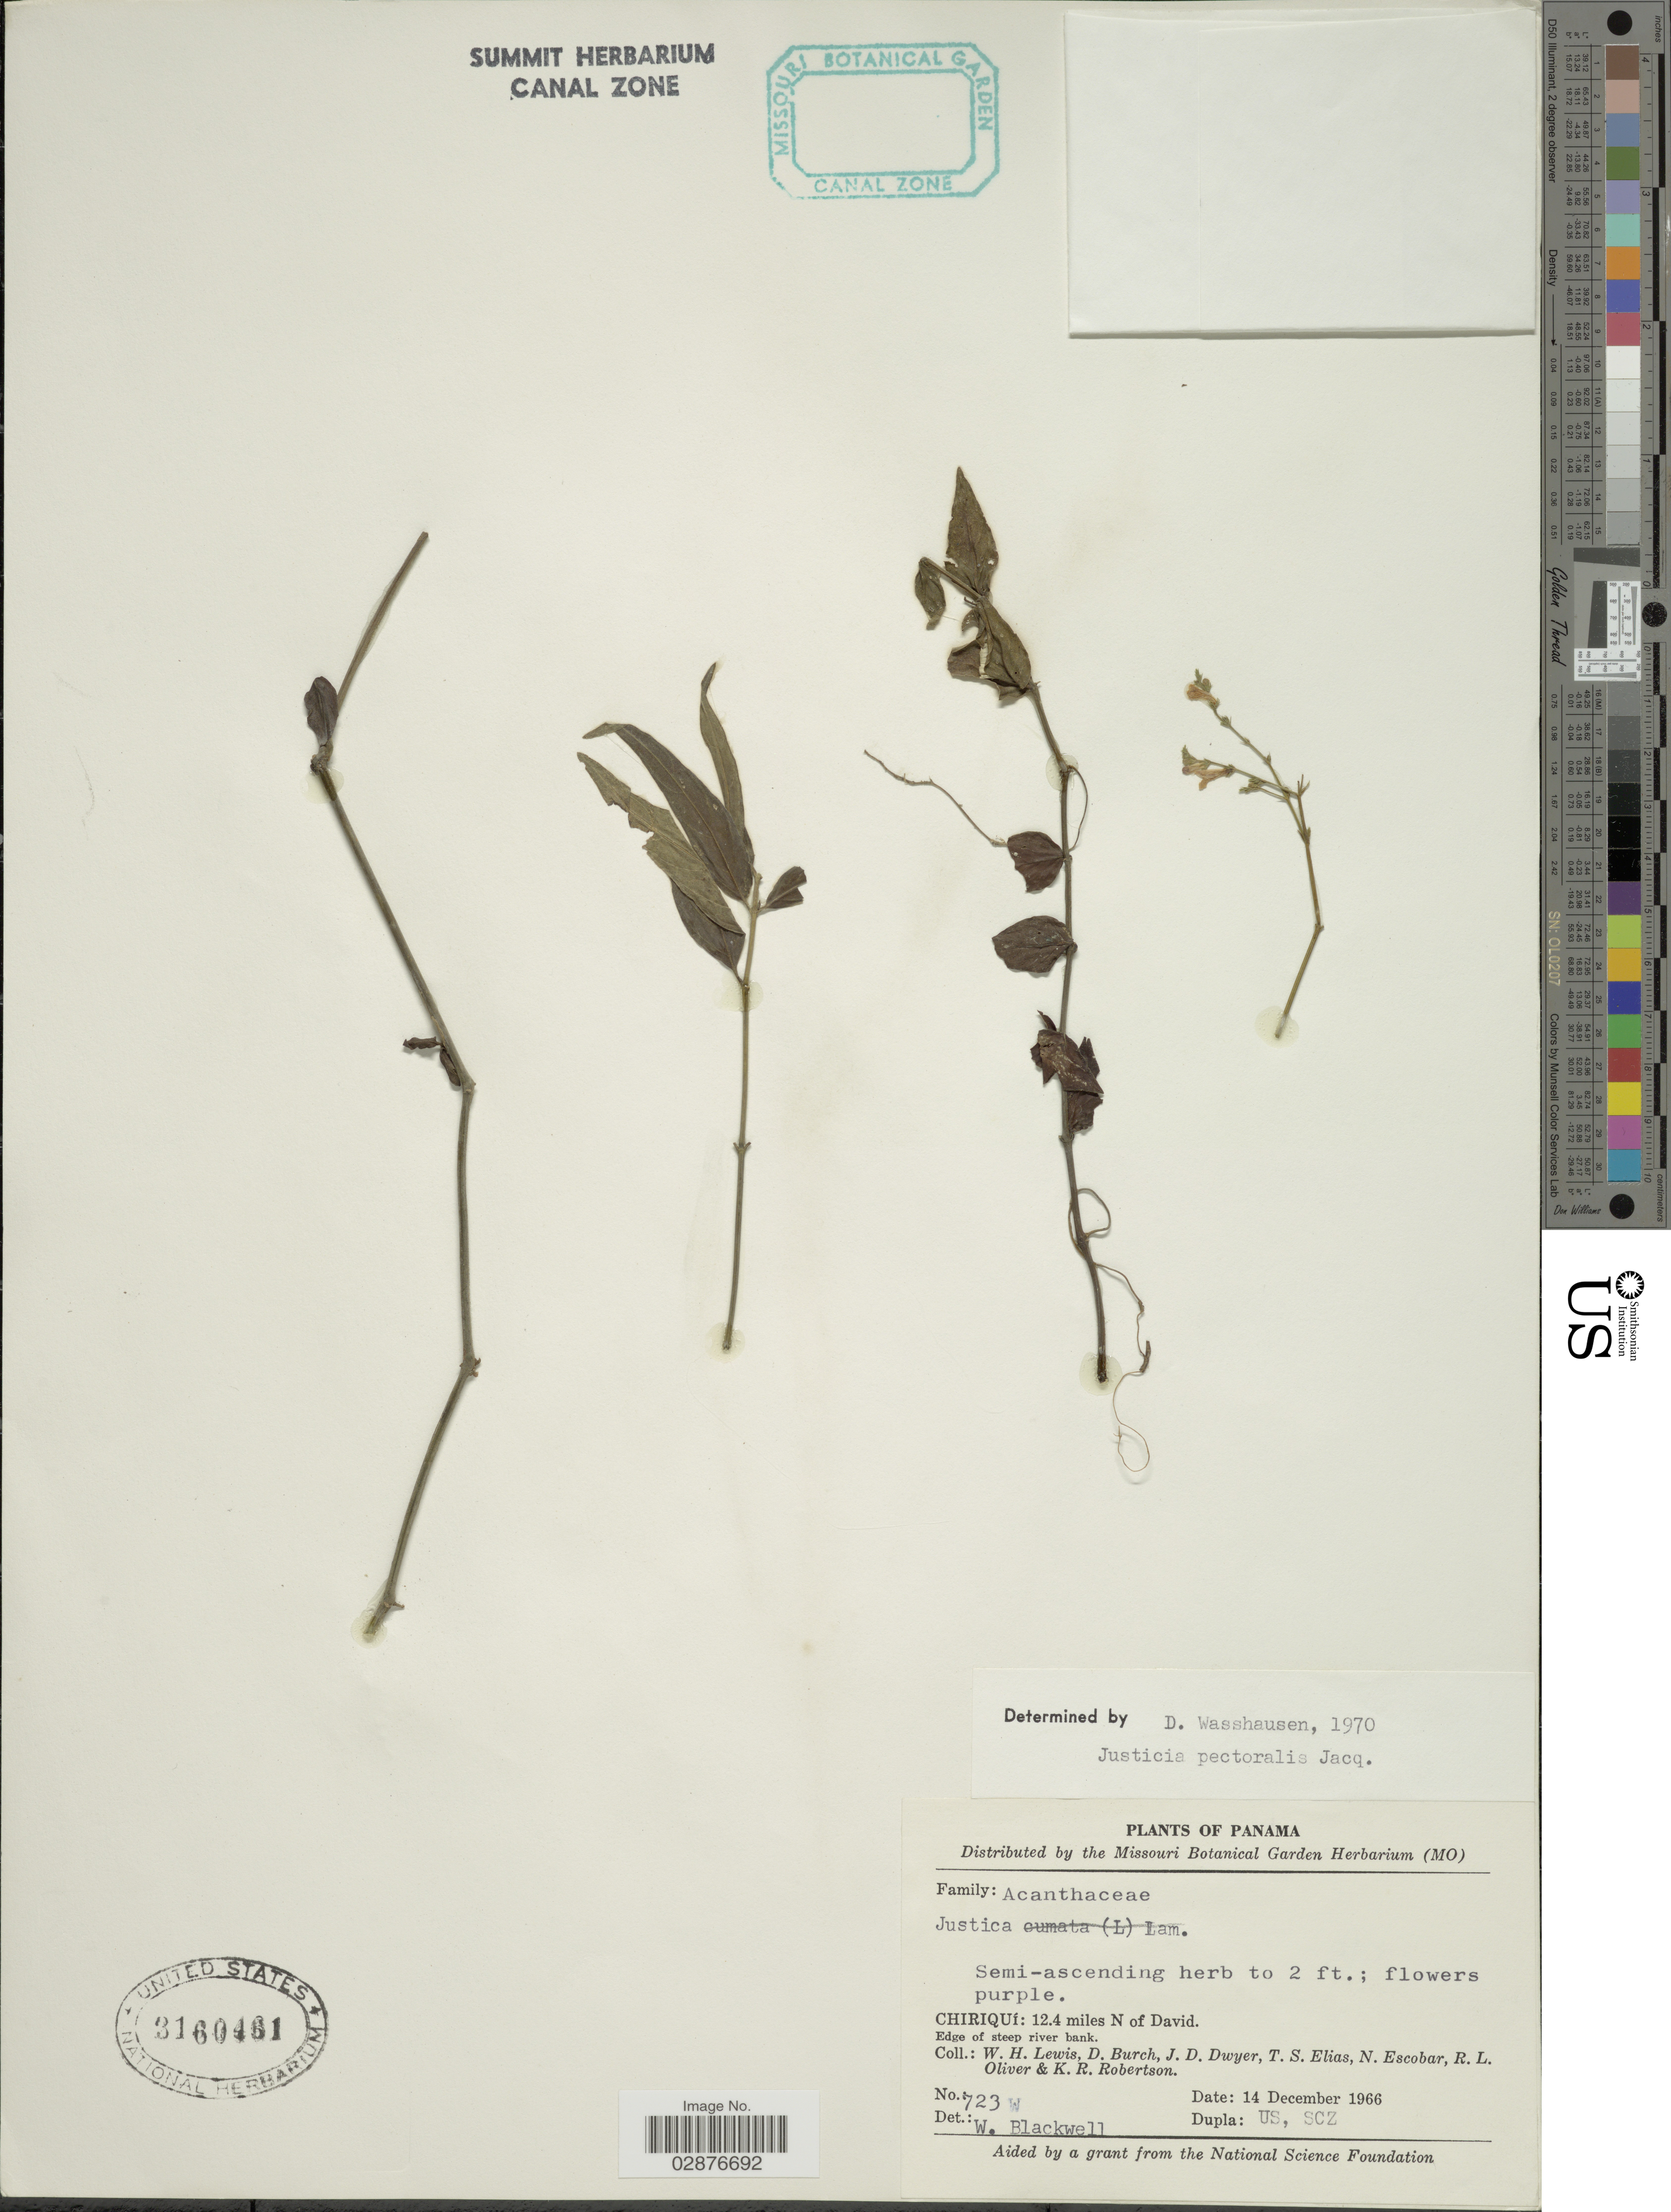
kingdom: Plantae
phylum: Tracheophyta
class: Magnoliopsida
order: Lamiales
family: Acanthaceae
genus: Justicia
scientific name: Justicia pectoralis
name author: Jacq.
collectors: W. H. Lewis, D. Burch, J. D. Dwyer, T. S. Elias & et al.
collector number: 723W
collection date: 1966-12-14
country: Panama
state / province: Chiriqui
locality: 12.4 miles N of David.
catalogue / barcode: US 3160461